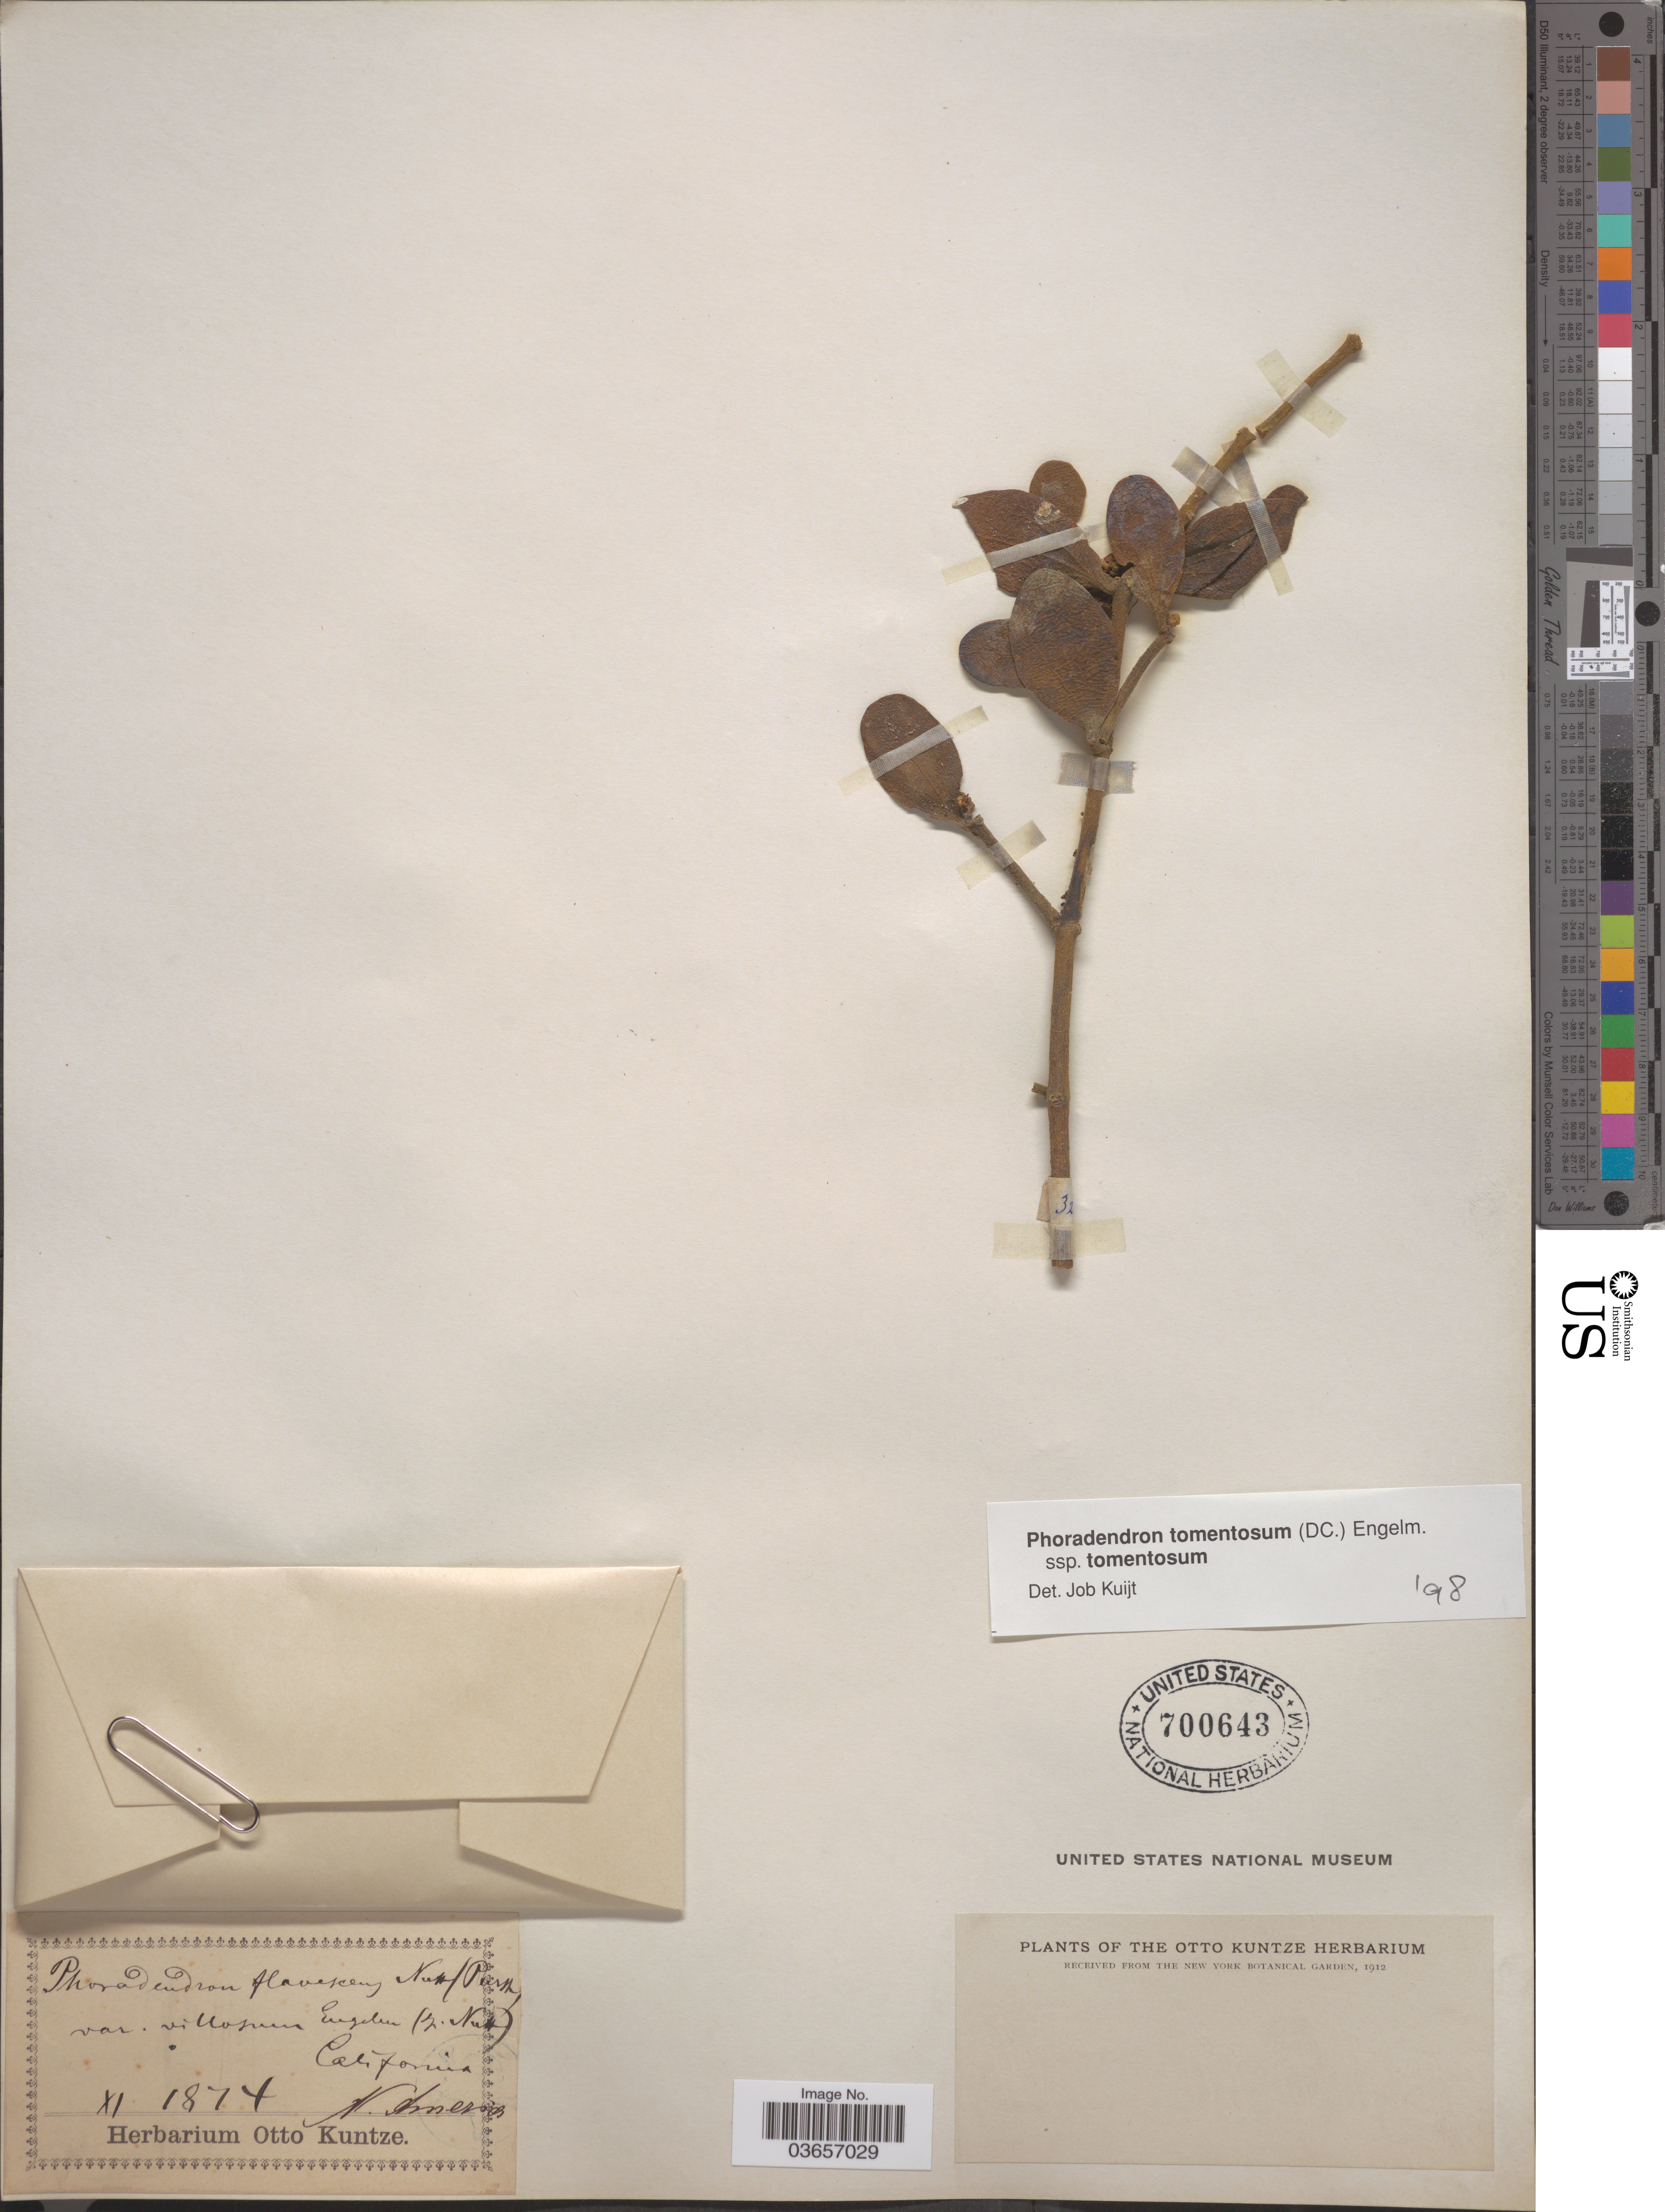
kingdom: Plantae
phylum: Tracheophyta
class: Magnoliopsida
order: Santalales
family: Viscaceae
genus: Phoradendron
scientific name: Phoradendron tomentosum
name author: DC.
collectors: ex herb. Otto Kuntze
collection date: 1874-11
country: United States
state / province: California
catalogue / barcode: US 700643